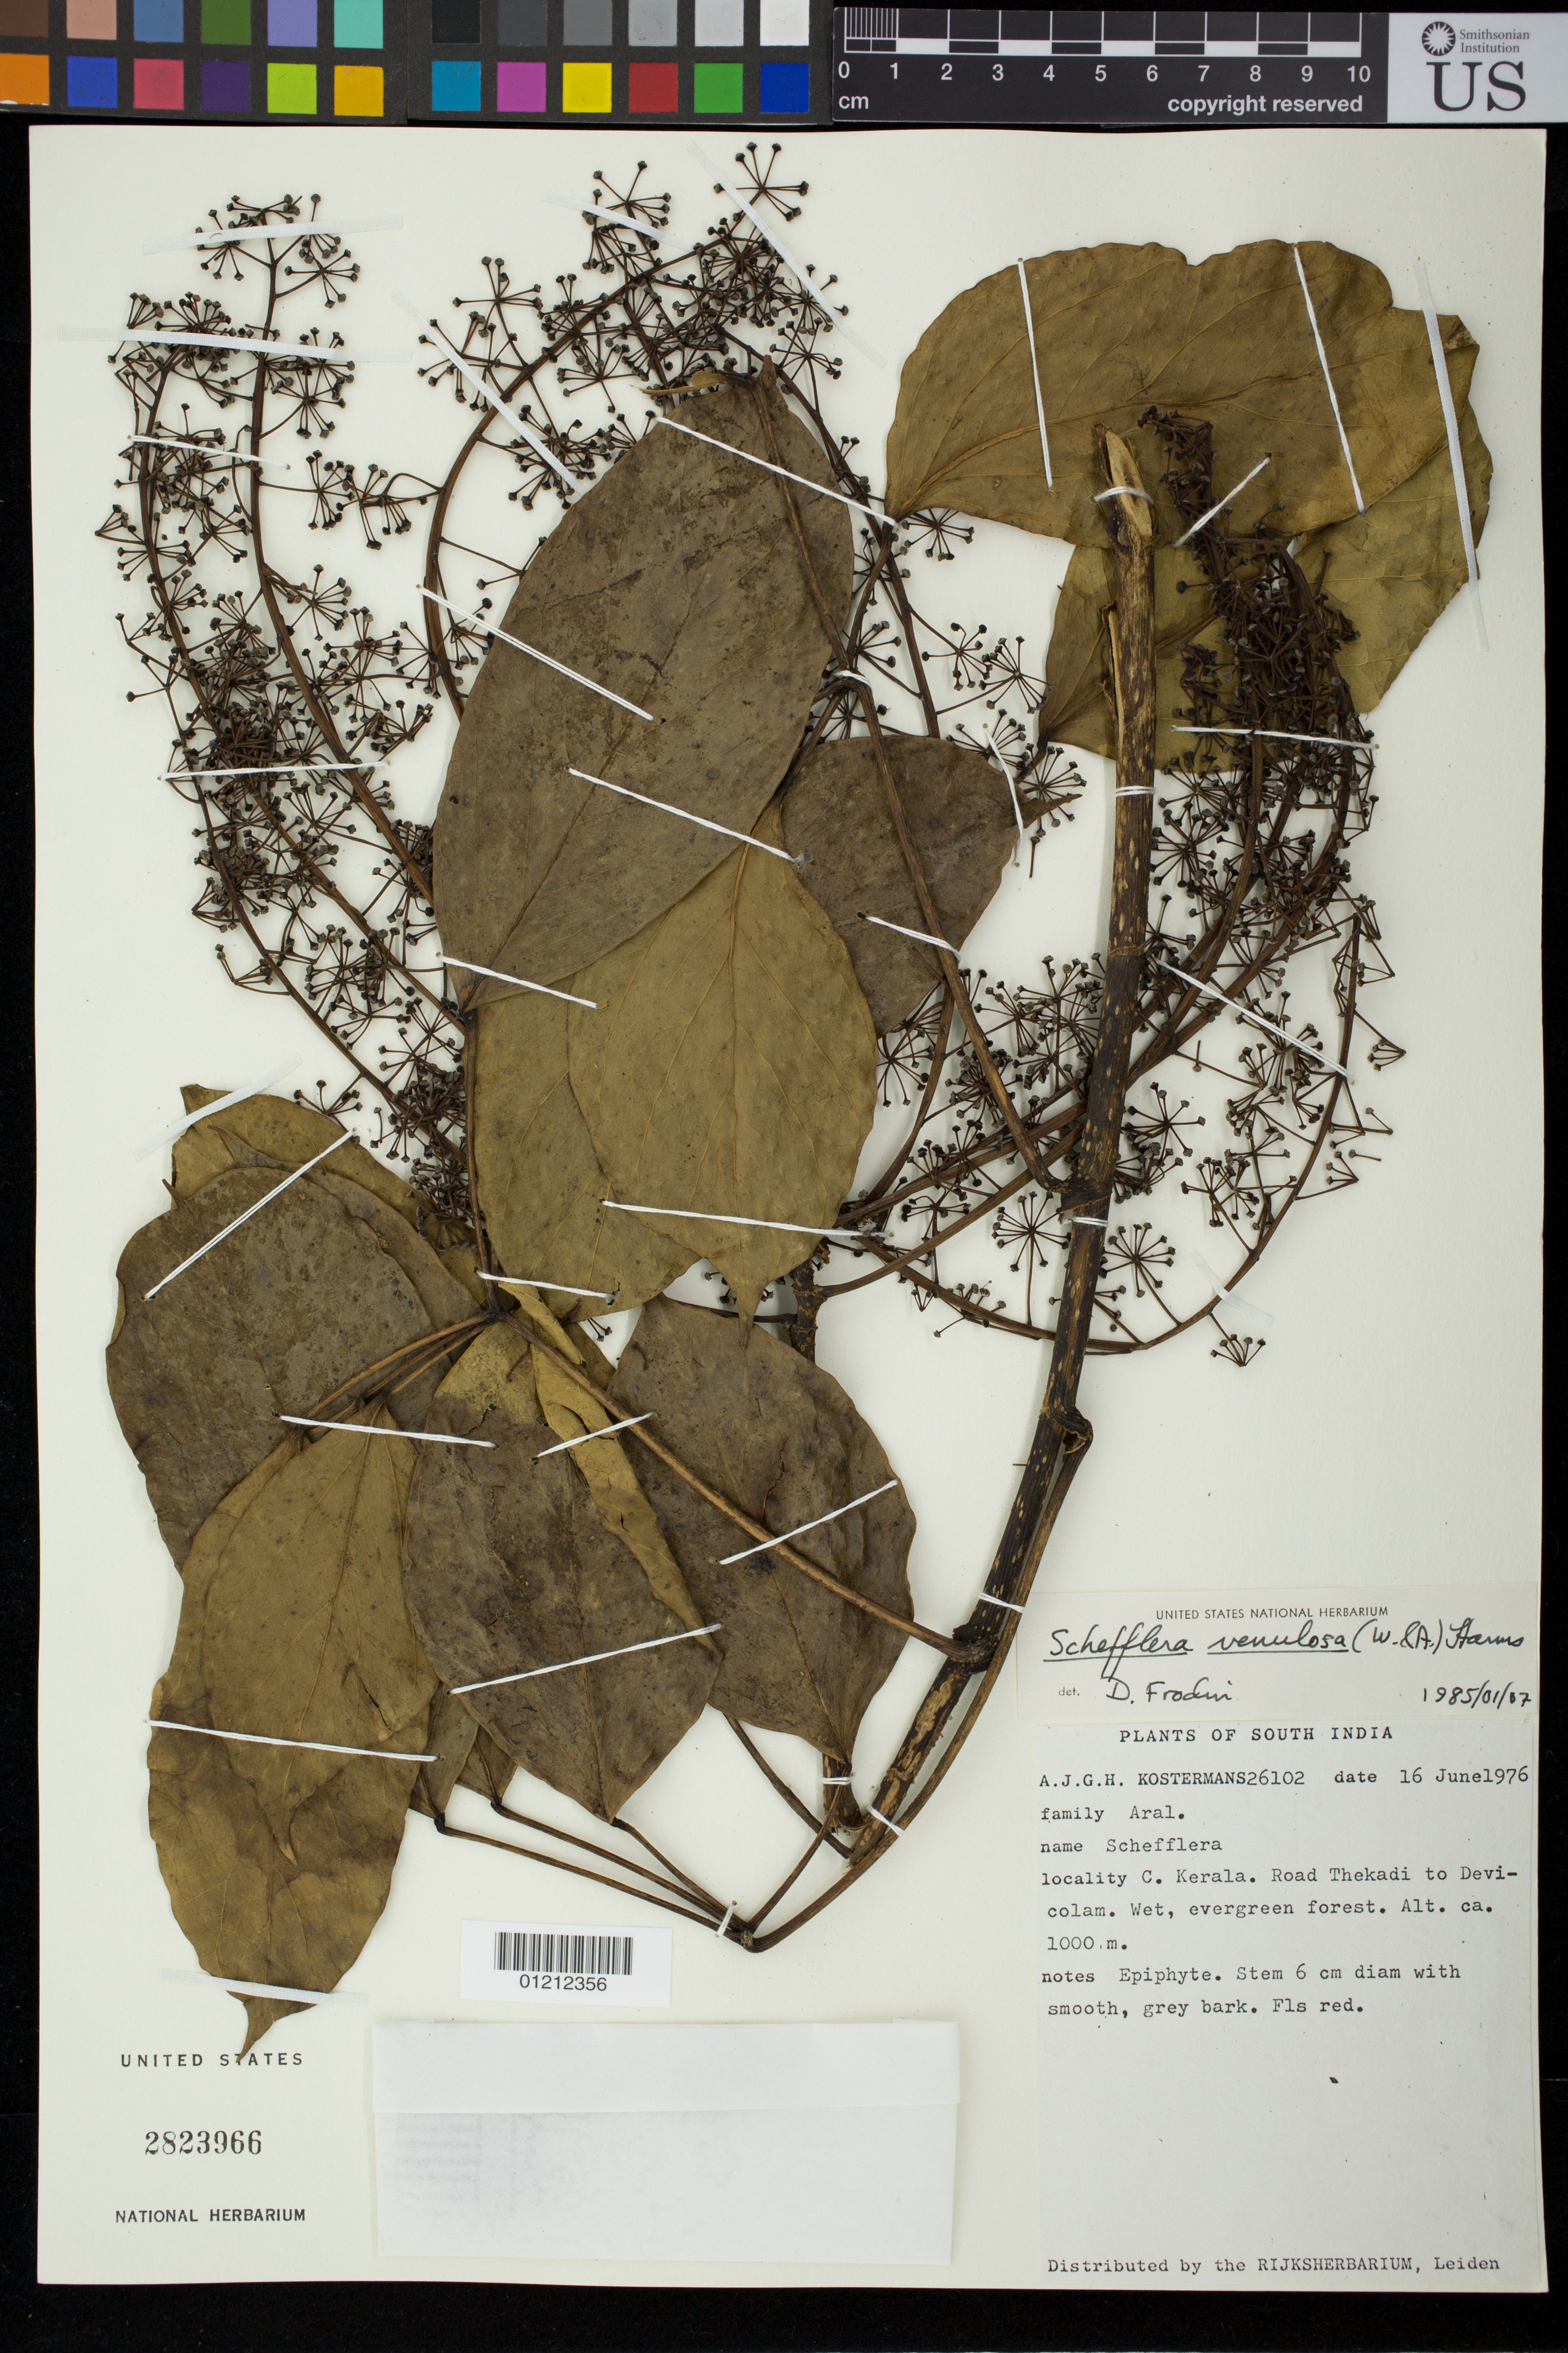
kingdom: Plantae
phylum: Tracheophyta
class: Magnoliopsida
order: Apiales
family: Araliaceae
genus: Schefflera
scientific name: Schefflera venulosa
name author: (Wight & Arn.) Harms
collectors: A. J. G. Kostermans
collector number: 26102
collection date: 1976-06-16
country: India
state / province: Kerala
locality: C. Kerala, Road Thekadi to Devicolam. Evergreen forest.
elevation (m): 1000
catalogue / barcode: US 2823966